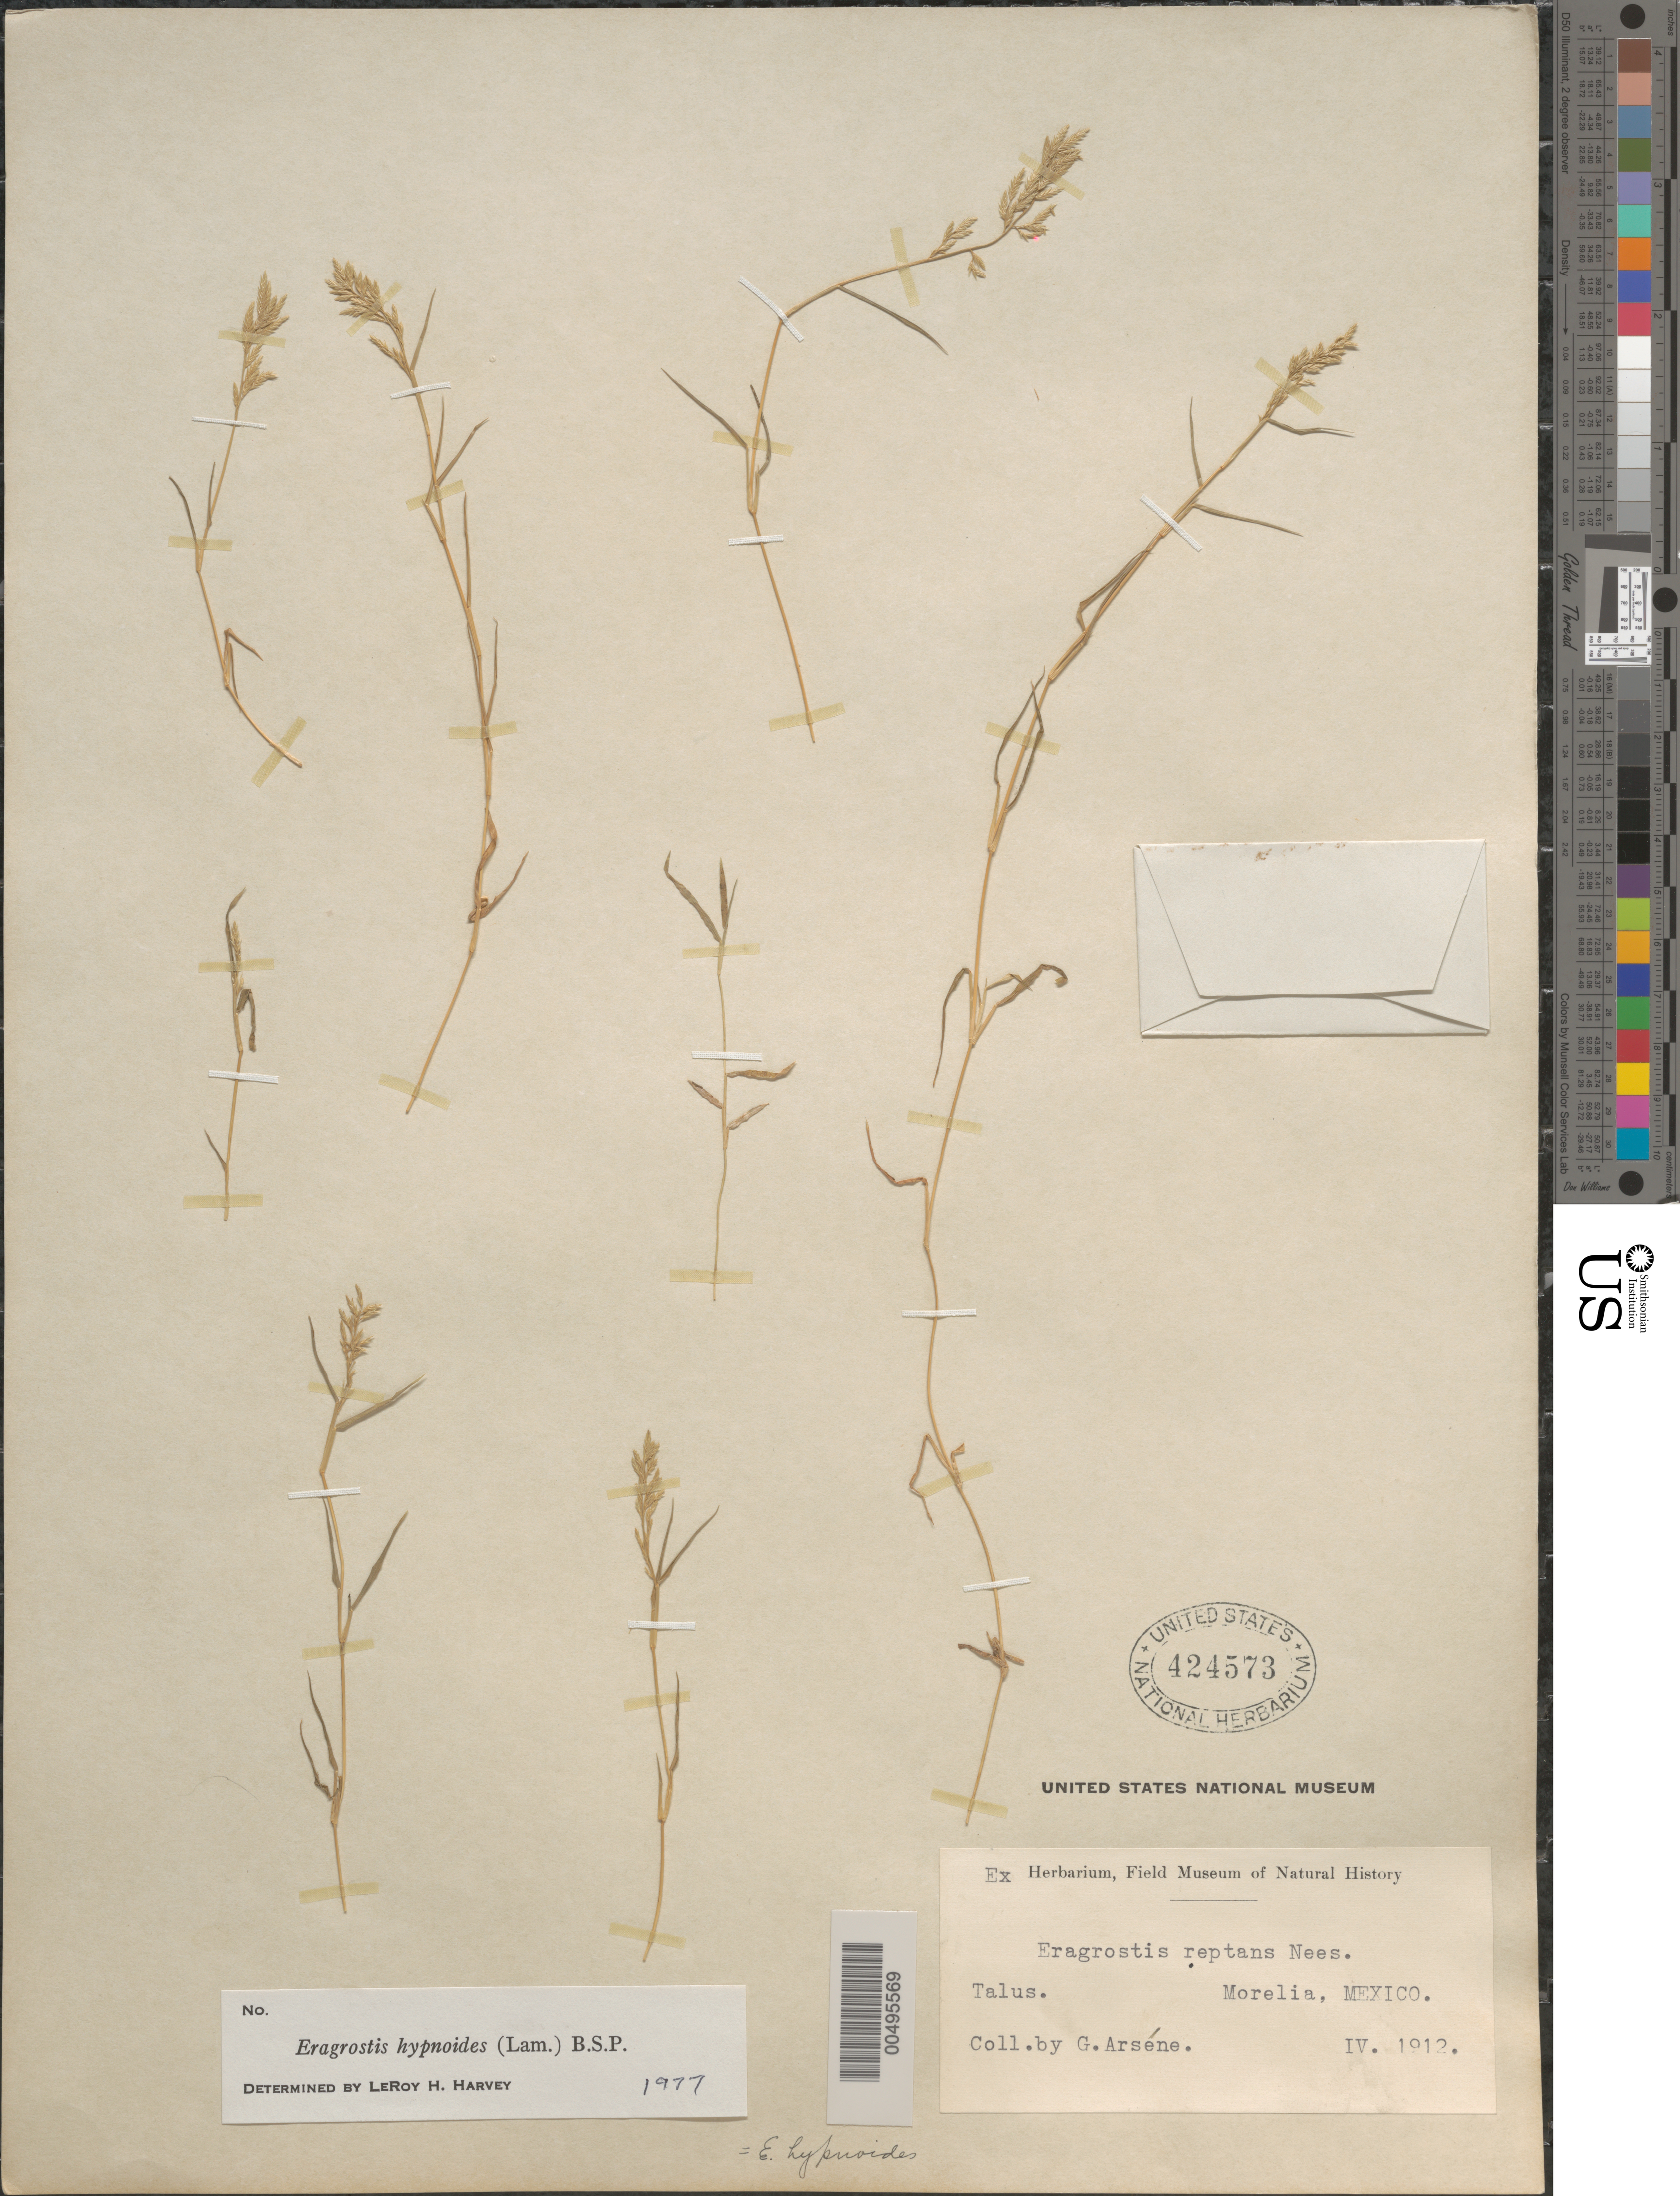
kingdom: Plantae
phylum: Tracheophyta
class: Liliopsida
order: Poales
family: Poaceae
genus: Eragrostis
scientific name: Eragrostis hypnoides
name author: (Lam.) Britton, Stearns & Poggenb.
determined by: Harvey, L. H.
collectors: Bro. G. Arsène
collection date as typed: Apr 1912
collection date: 1912-04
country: Mexico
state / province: México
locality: Morelia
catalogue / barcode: US 424573